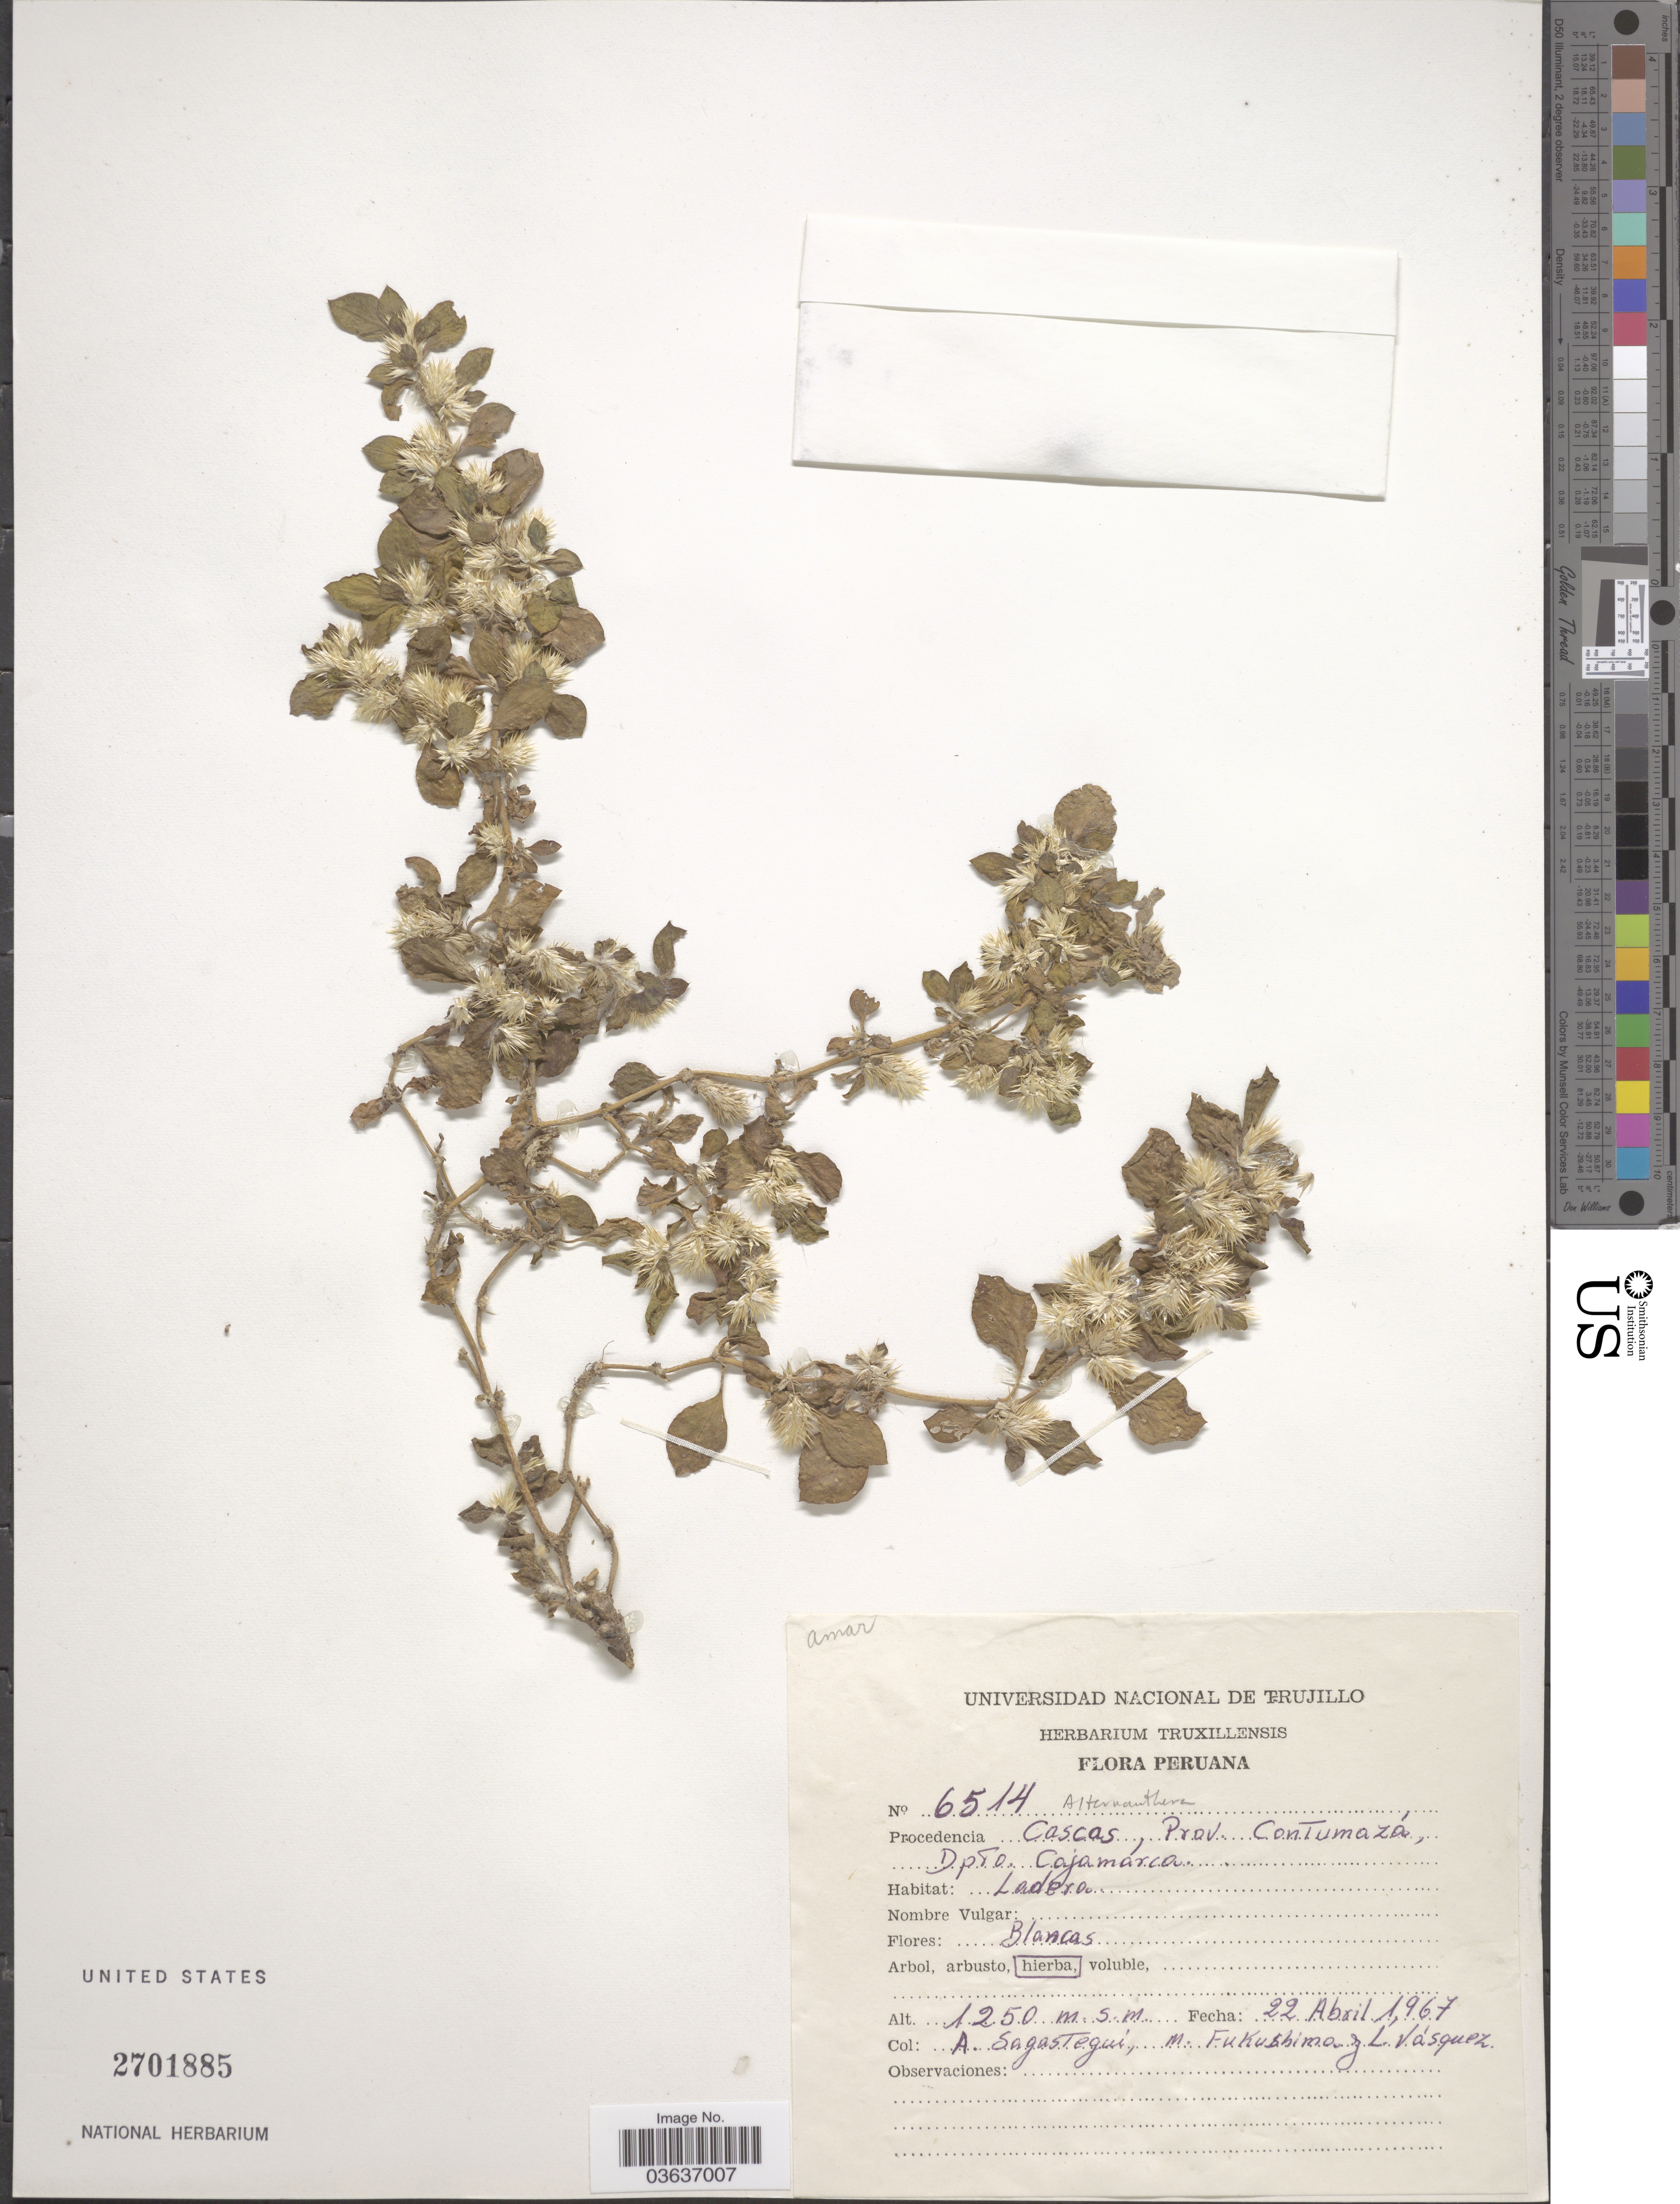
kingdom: Plantae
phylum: Tracheophyta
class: Magnoliopsida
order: Caryophyllales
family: Amaranthaceae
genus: Alternanthera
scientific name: Alternanthera sp.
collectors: A. Sagastegui, M. Fukushima & L. Vasquez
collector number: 6514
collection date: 1967-04-22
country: Peru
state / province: Cajamarca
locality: Cascas, Prov. Contumazá, Dpto. Cajamarca.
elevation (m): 1250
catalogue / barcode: US 2701885